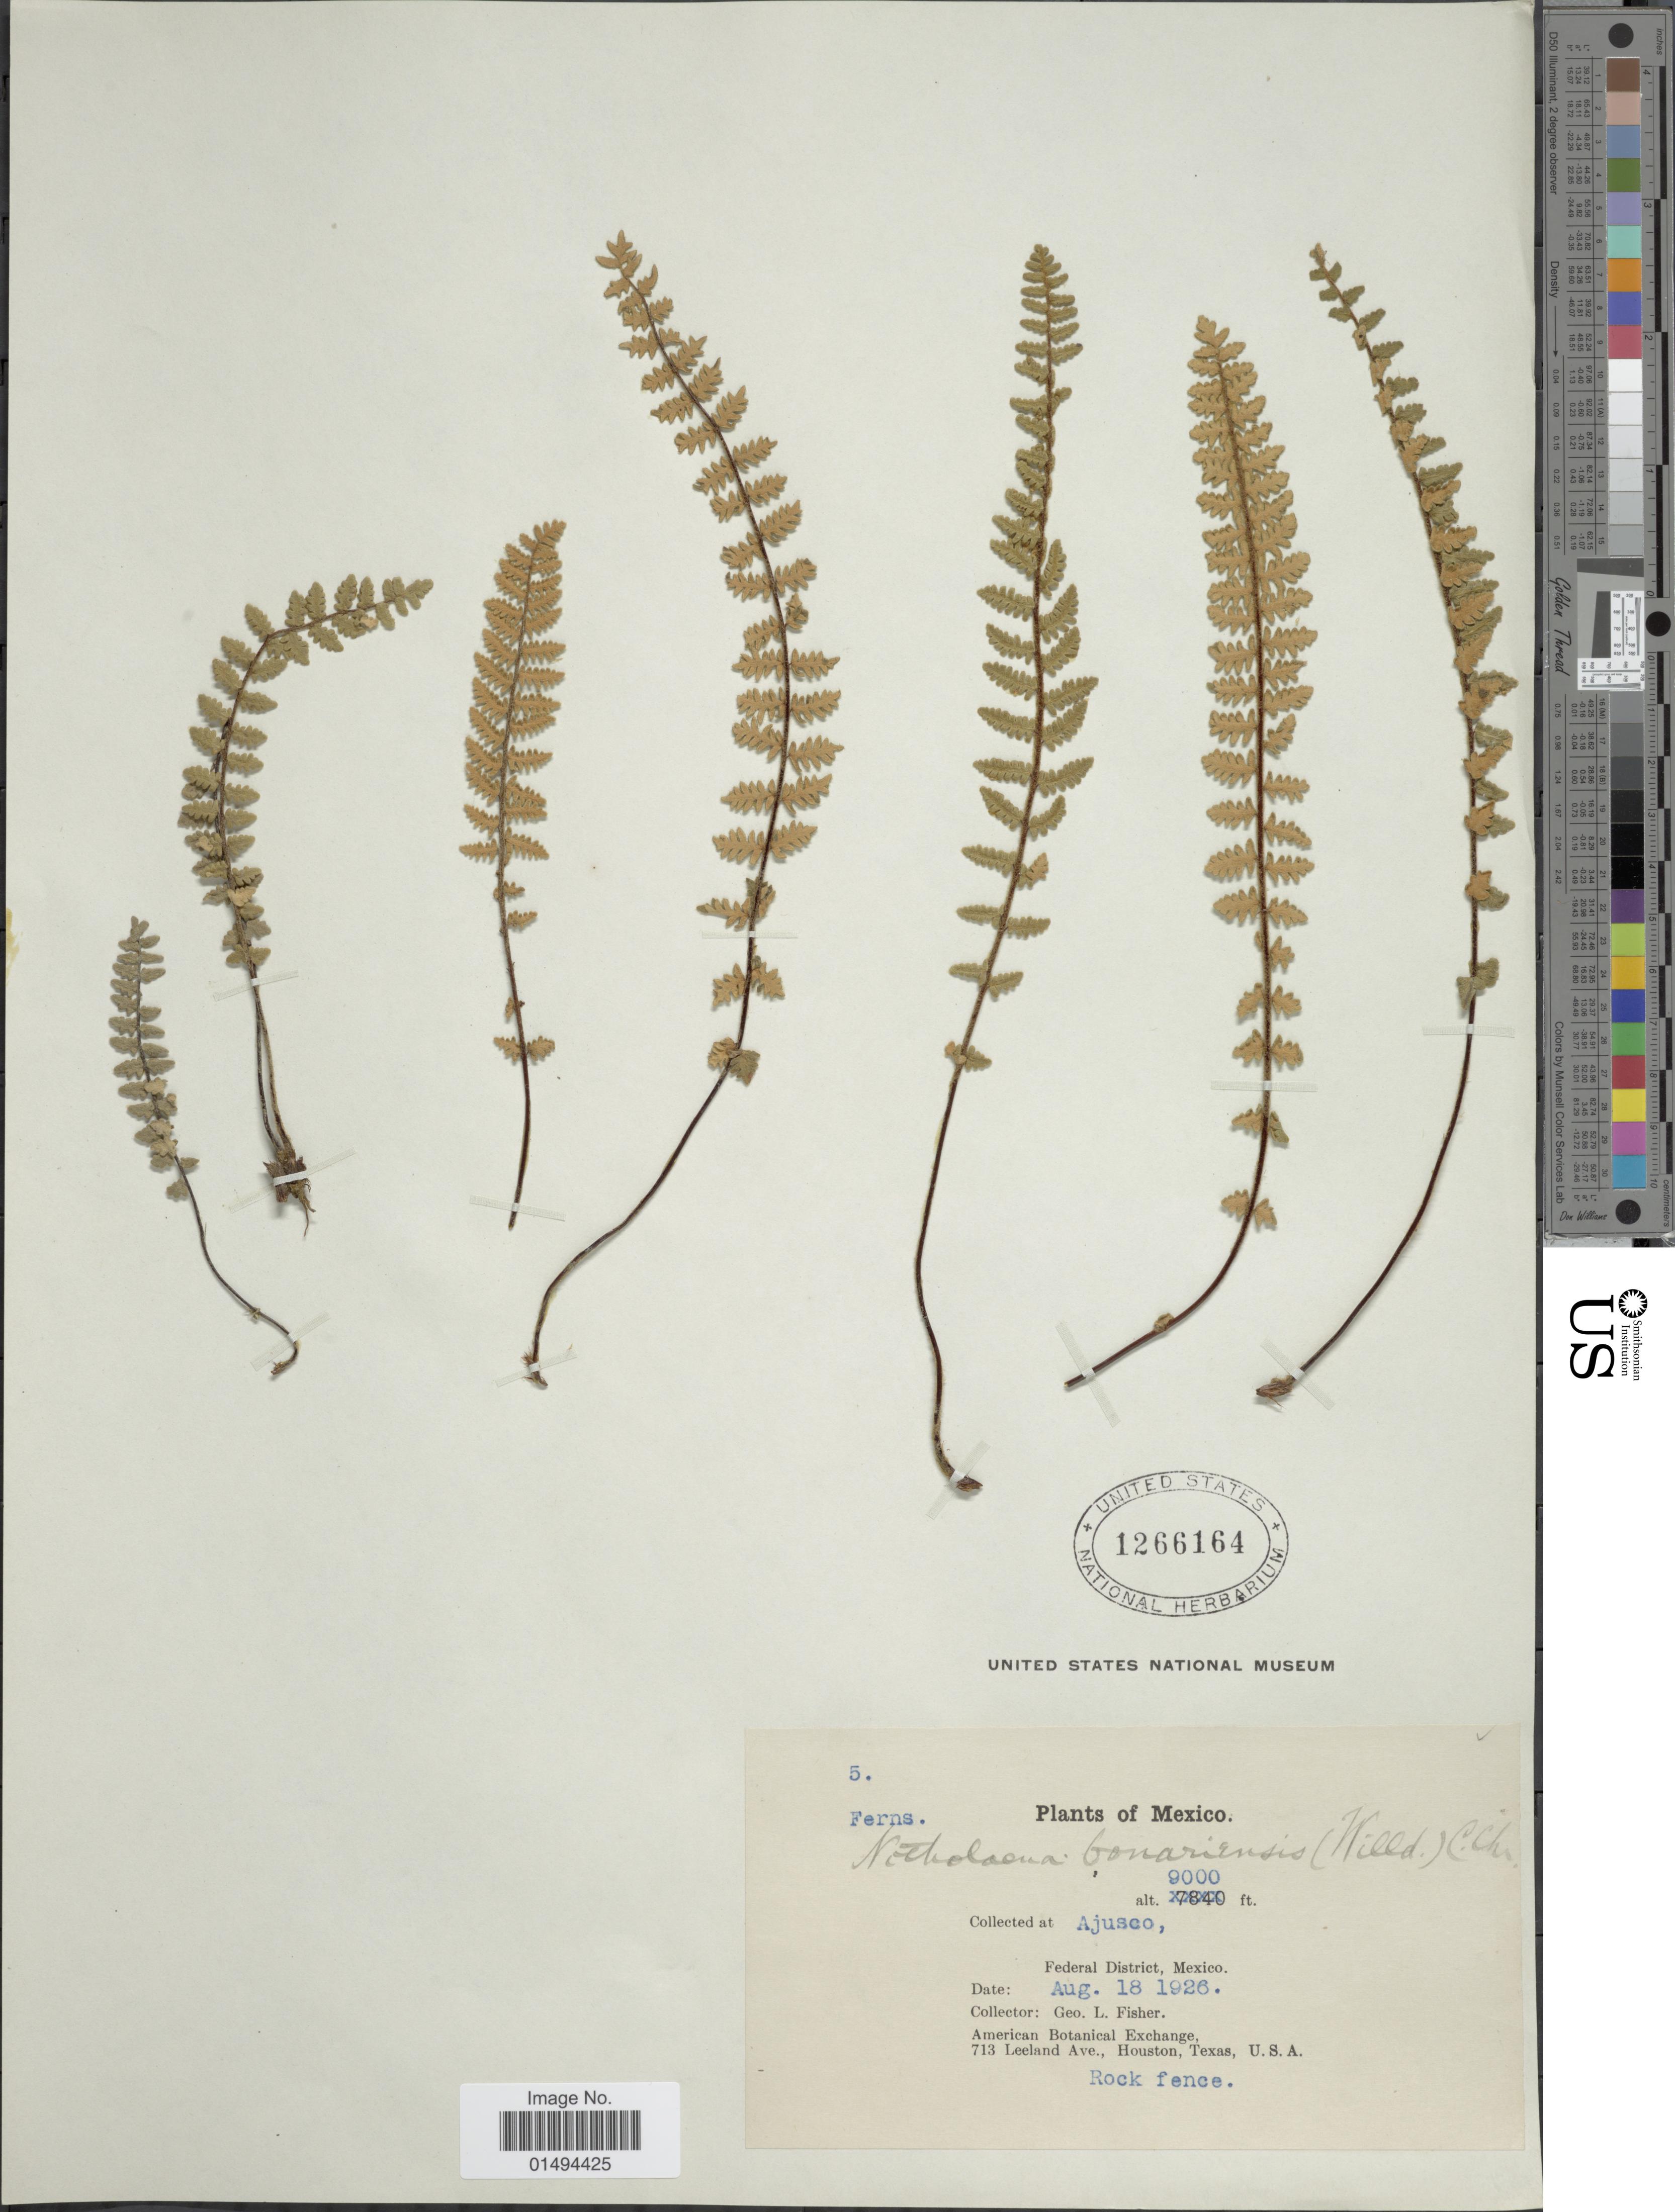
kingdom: Plantae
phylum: Tracheophyta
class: Polypodiopsida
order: Polypodiales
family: Pteridaceae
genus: Myriopteris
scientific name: Myriopteris aurea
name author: (Poir.) Grusz & Windham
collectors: G. L. Fisher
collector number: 5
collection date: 1926-08-18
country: Mexico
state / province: Distrito Federal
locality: Ajusco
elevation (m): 2743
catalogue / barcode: US 1266164